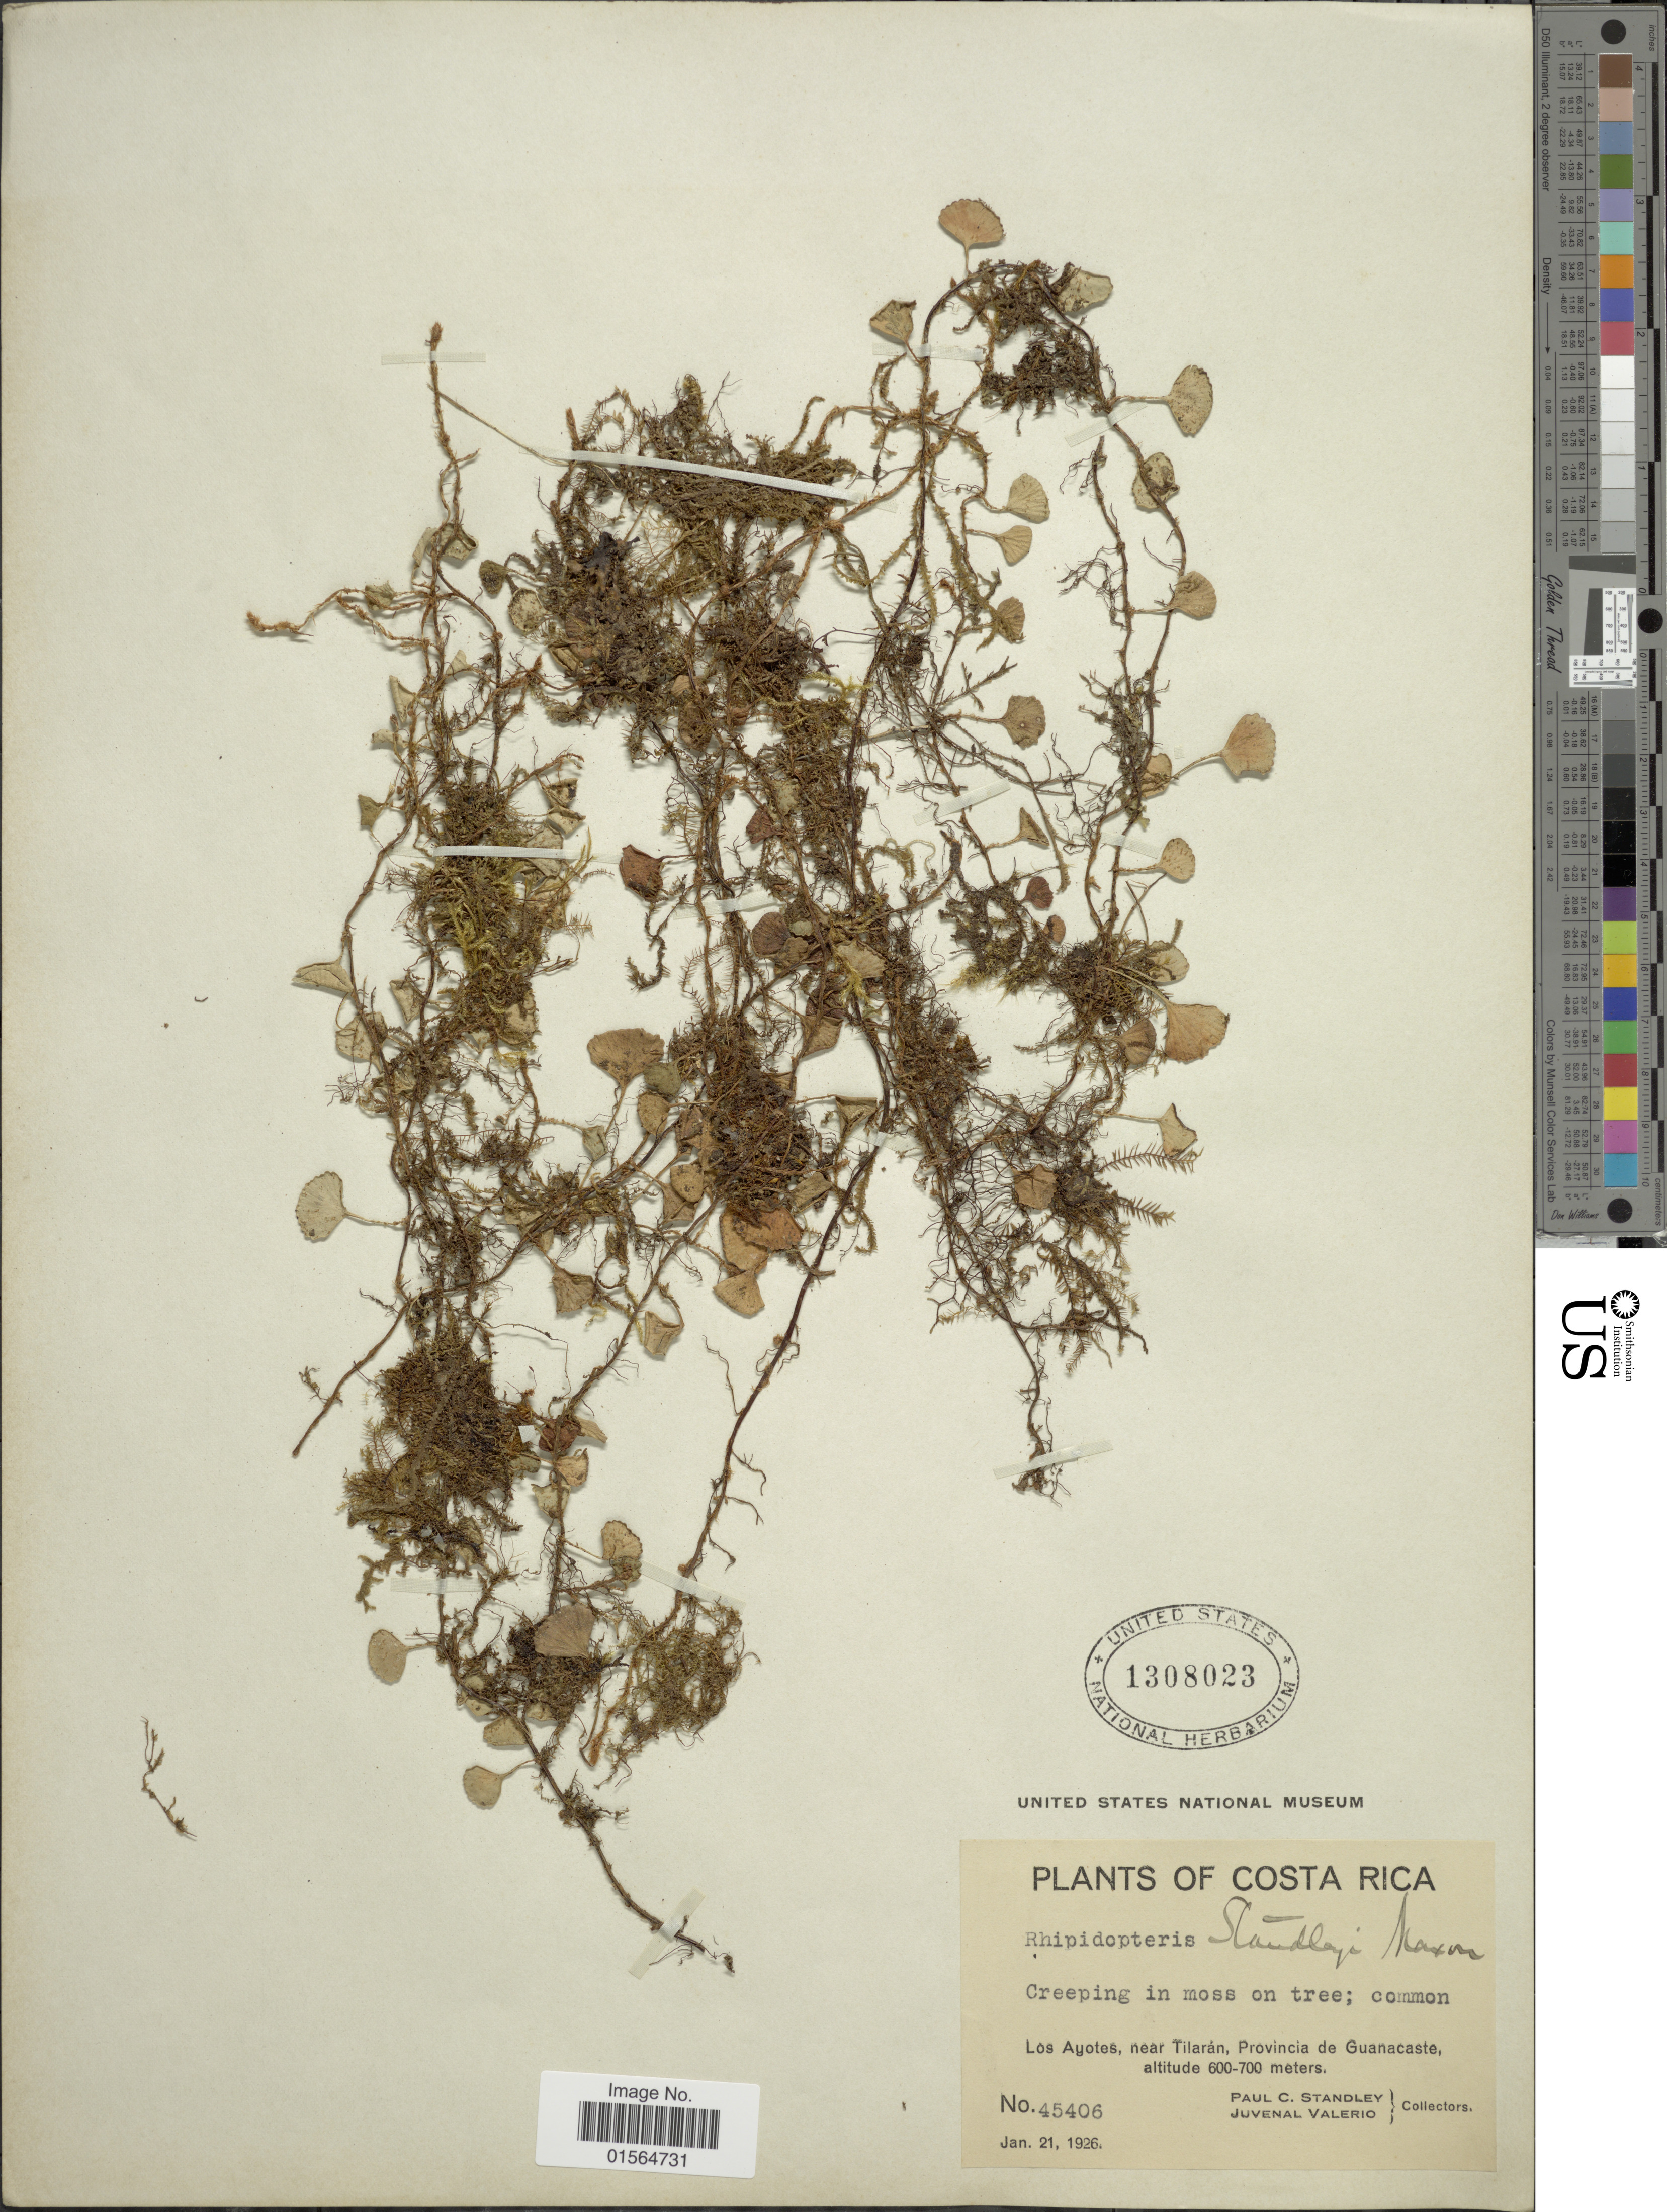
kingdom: Plantae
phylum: Tracheophyta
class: Polypodiopsida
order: Polypodiales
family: Dryopteridaceae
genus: Elaphoglossum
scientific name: Elaphoglossum peltatum f. standleyi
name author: (Maxon) Mickel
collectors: P. C. Standley & J. Valerio R.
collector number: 45406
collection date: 1926-01-21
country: Costa Rica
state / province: Guanacaste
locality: Los Ayotes, near Tilaran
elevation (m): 600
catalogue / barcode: US 1308023